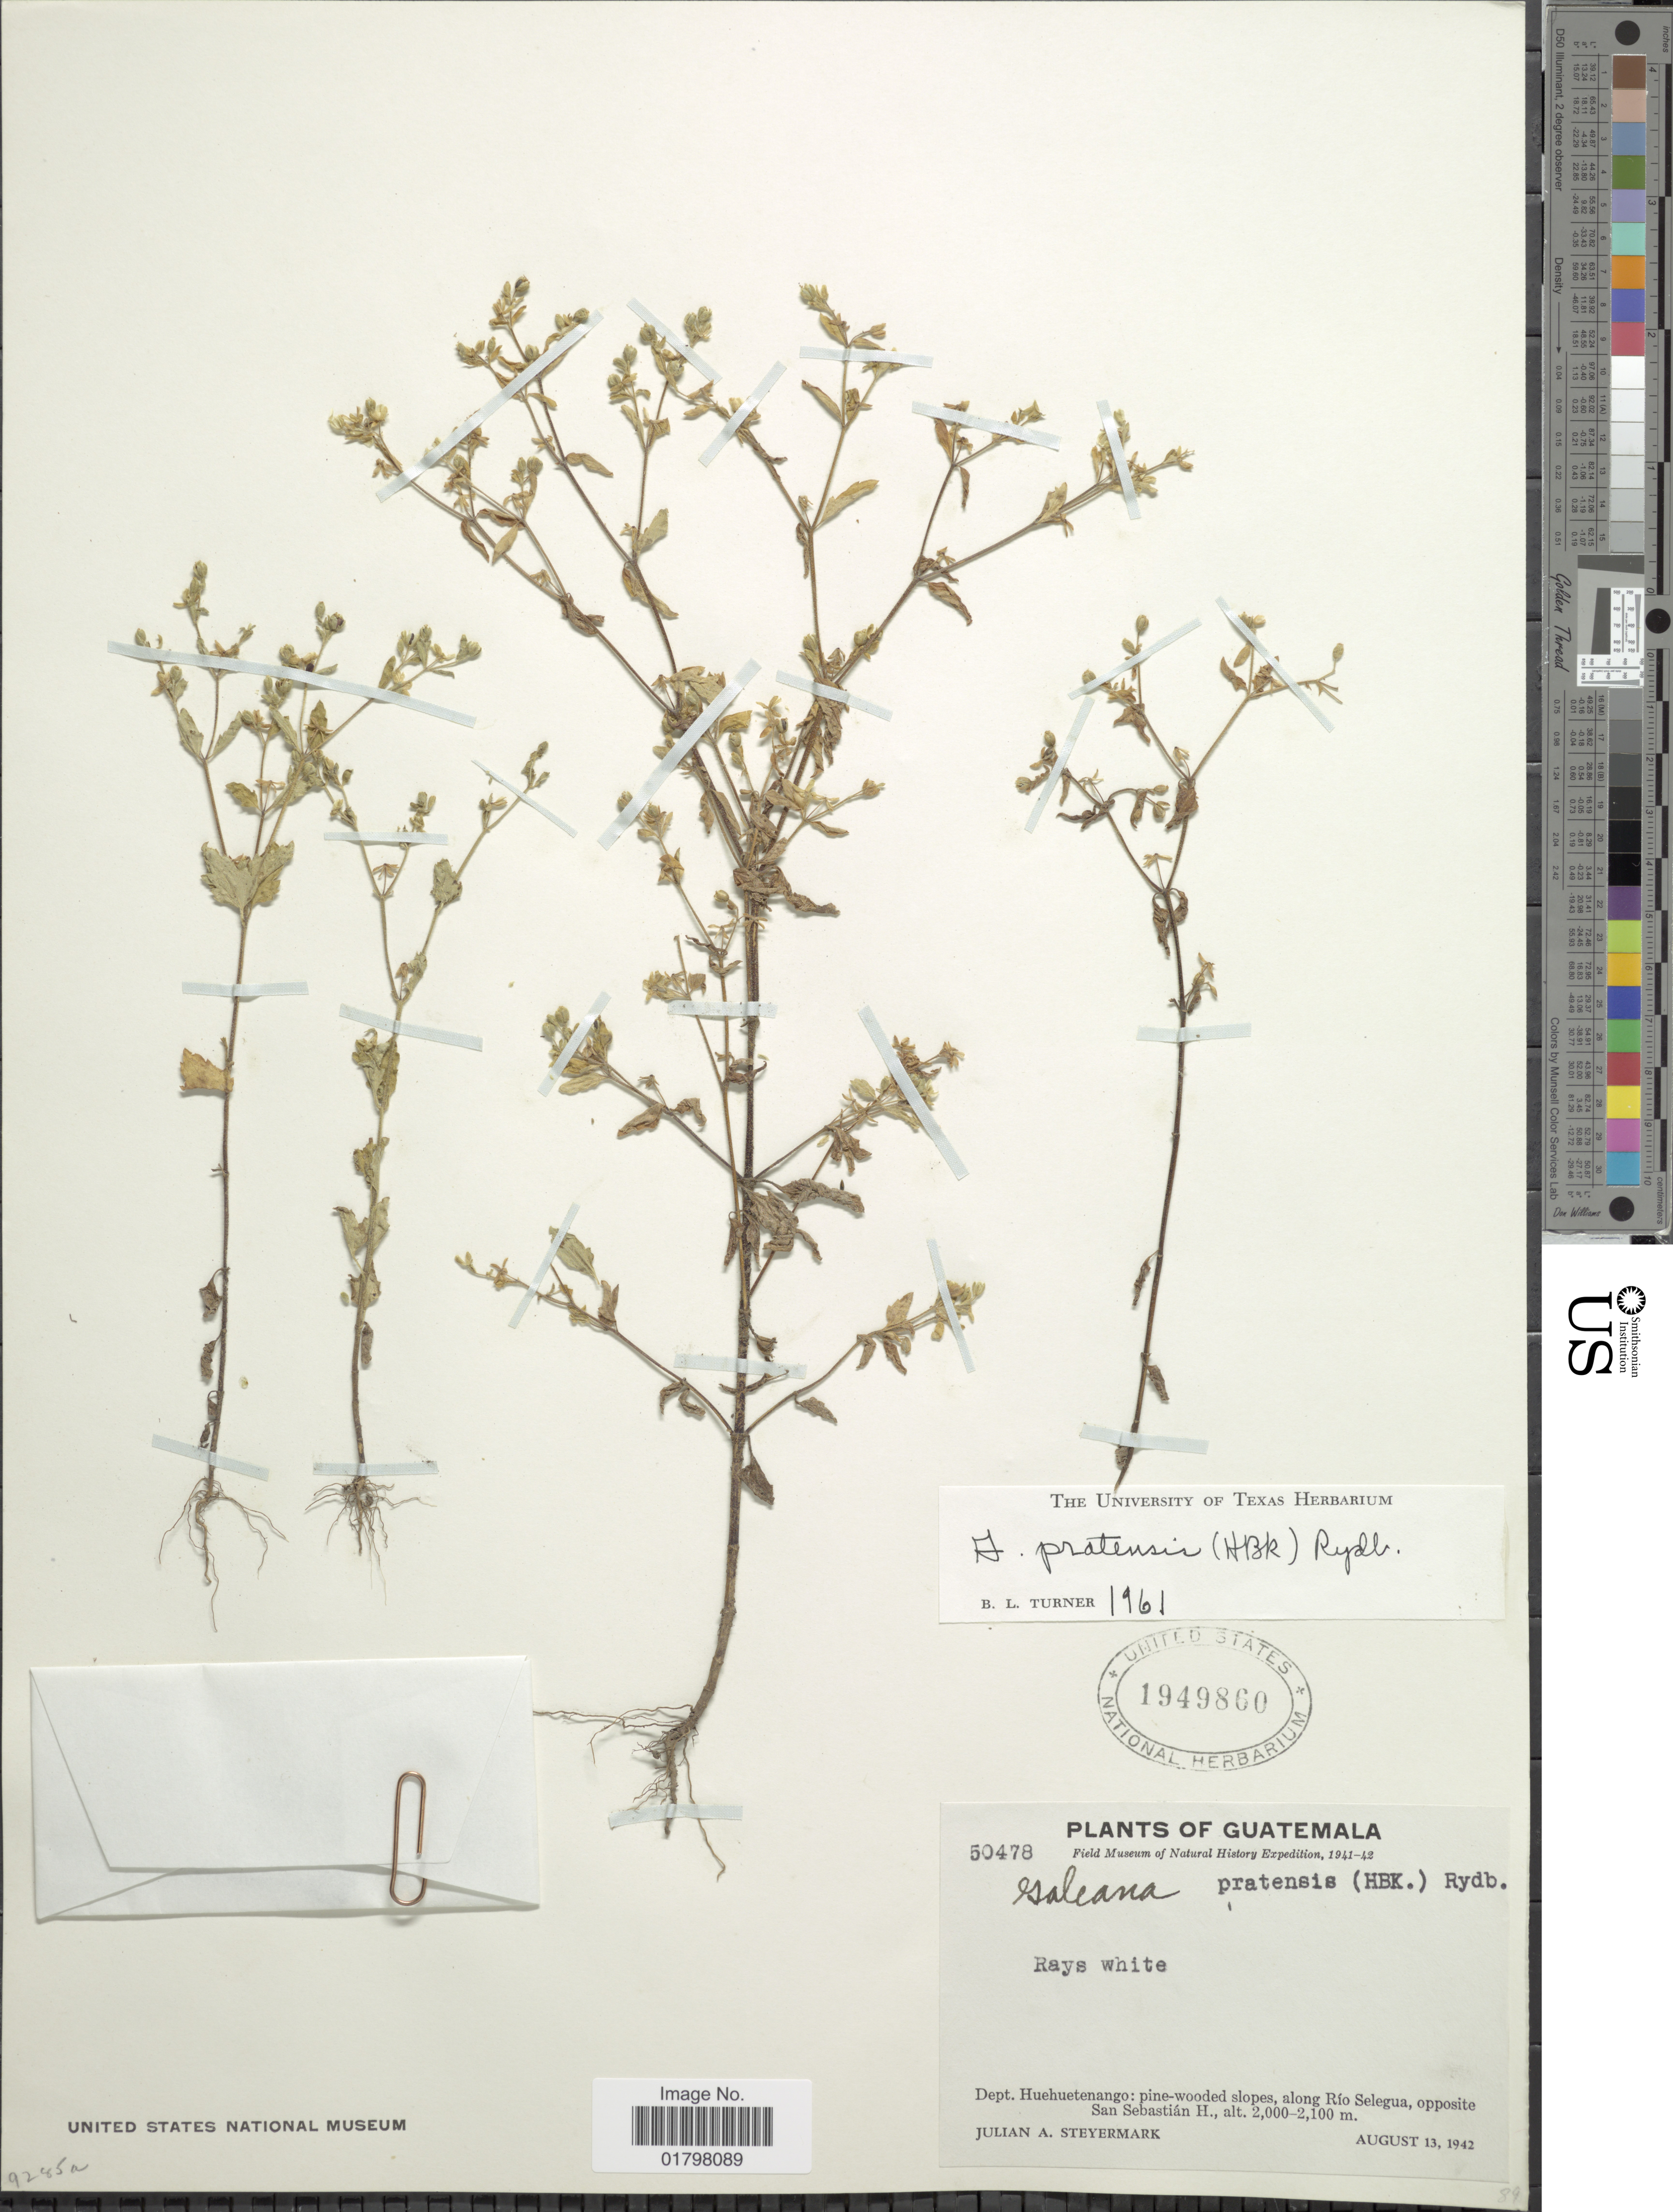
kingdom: Plantae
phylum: Tracheophyta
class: Magnoliopsida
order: Asterales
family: Asteraceae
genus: Galeana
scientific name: Galeana pratensis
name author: (Kunth) Rydb.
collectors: J. Steyermark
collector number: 50478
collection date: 1942-08-13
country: Guatemala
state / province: Huehuetenango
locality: Dept. Huehuetenango: pine-wooded slopes, along Río Selegua, opposite San Sebastián H.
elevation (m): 2000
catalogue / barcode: US 1949860